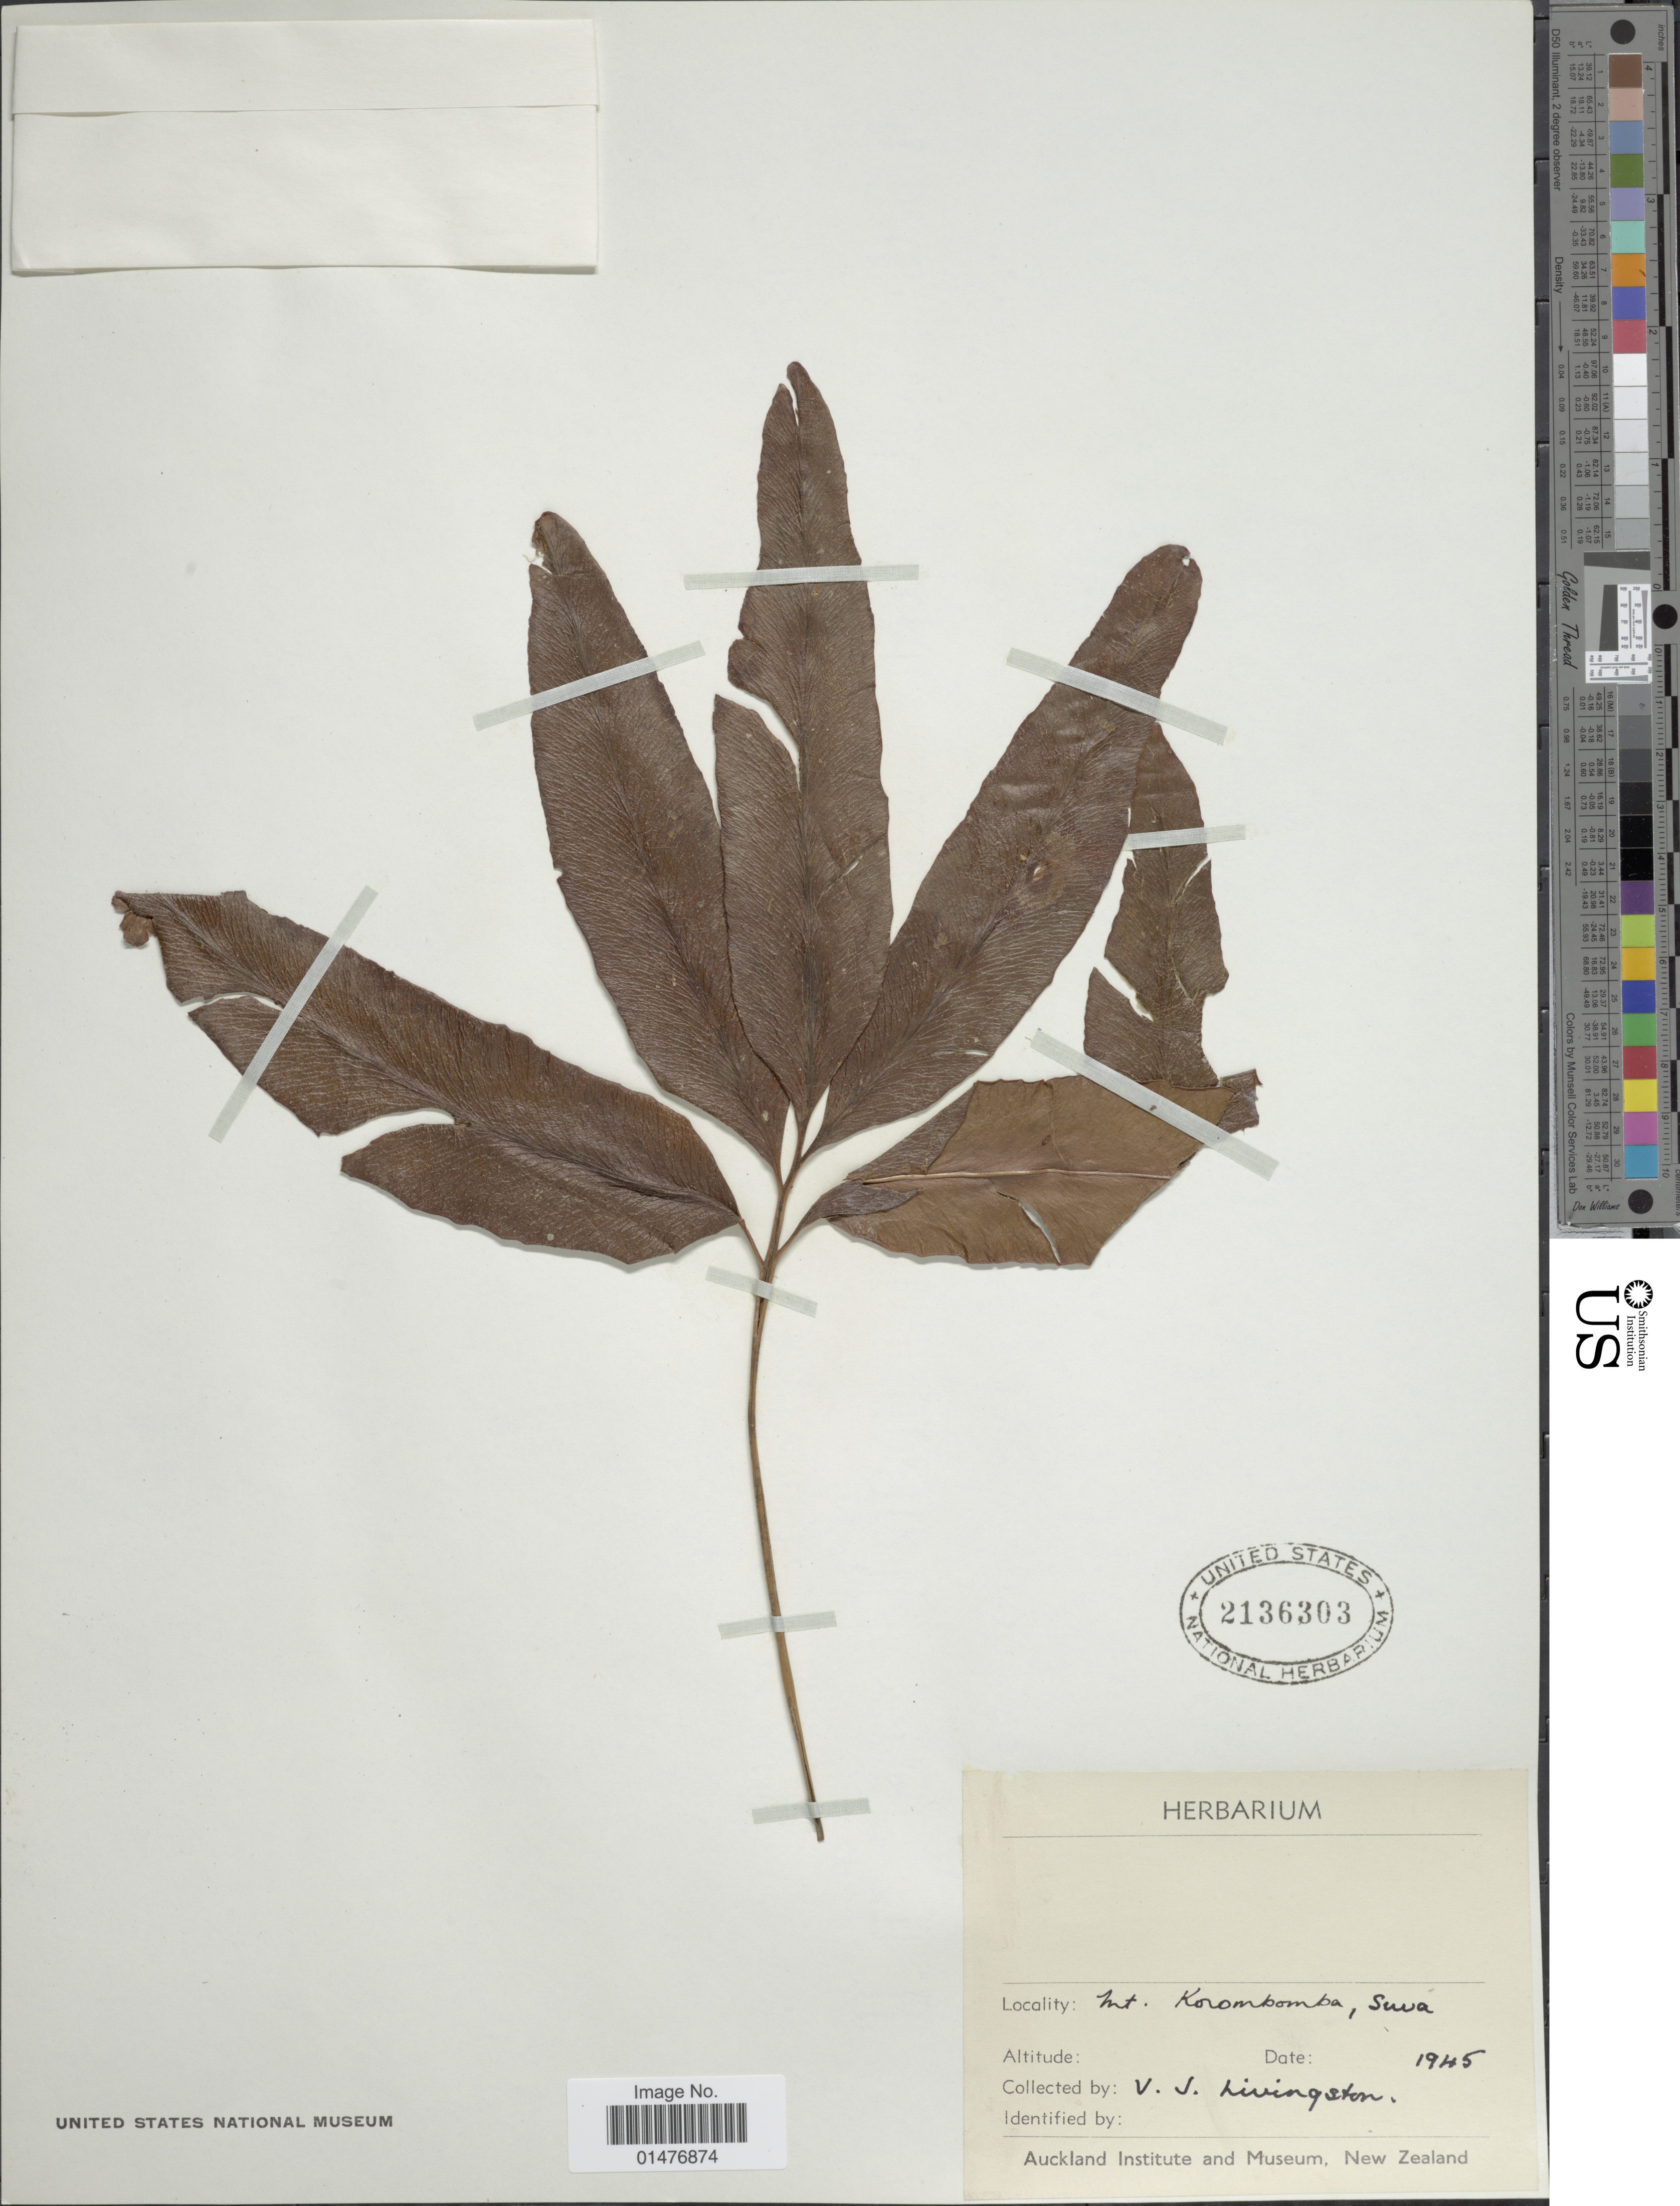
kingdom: Plantae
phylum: Tracheophyta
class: Polypodiopsida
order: Polypodiales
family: Pteridaceae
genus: Taenitis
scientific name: Taenitis pinnata var. polypodioides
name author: (Baker) Holttum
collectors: V. Livingston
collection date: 1945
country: New Zealand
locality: Mt. Krombomba, Suva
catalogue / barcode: US 2136303